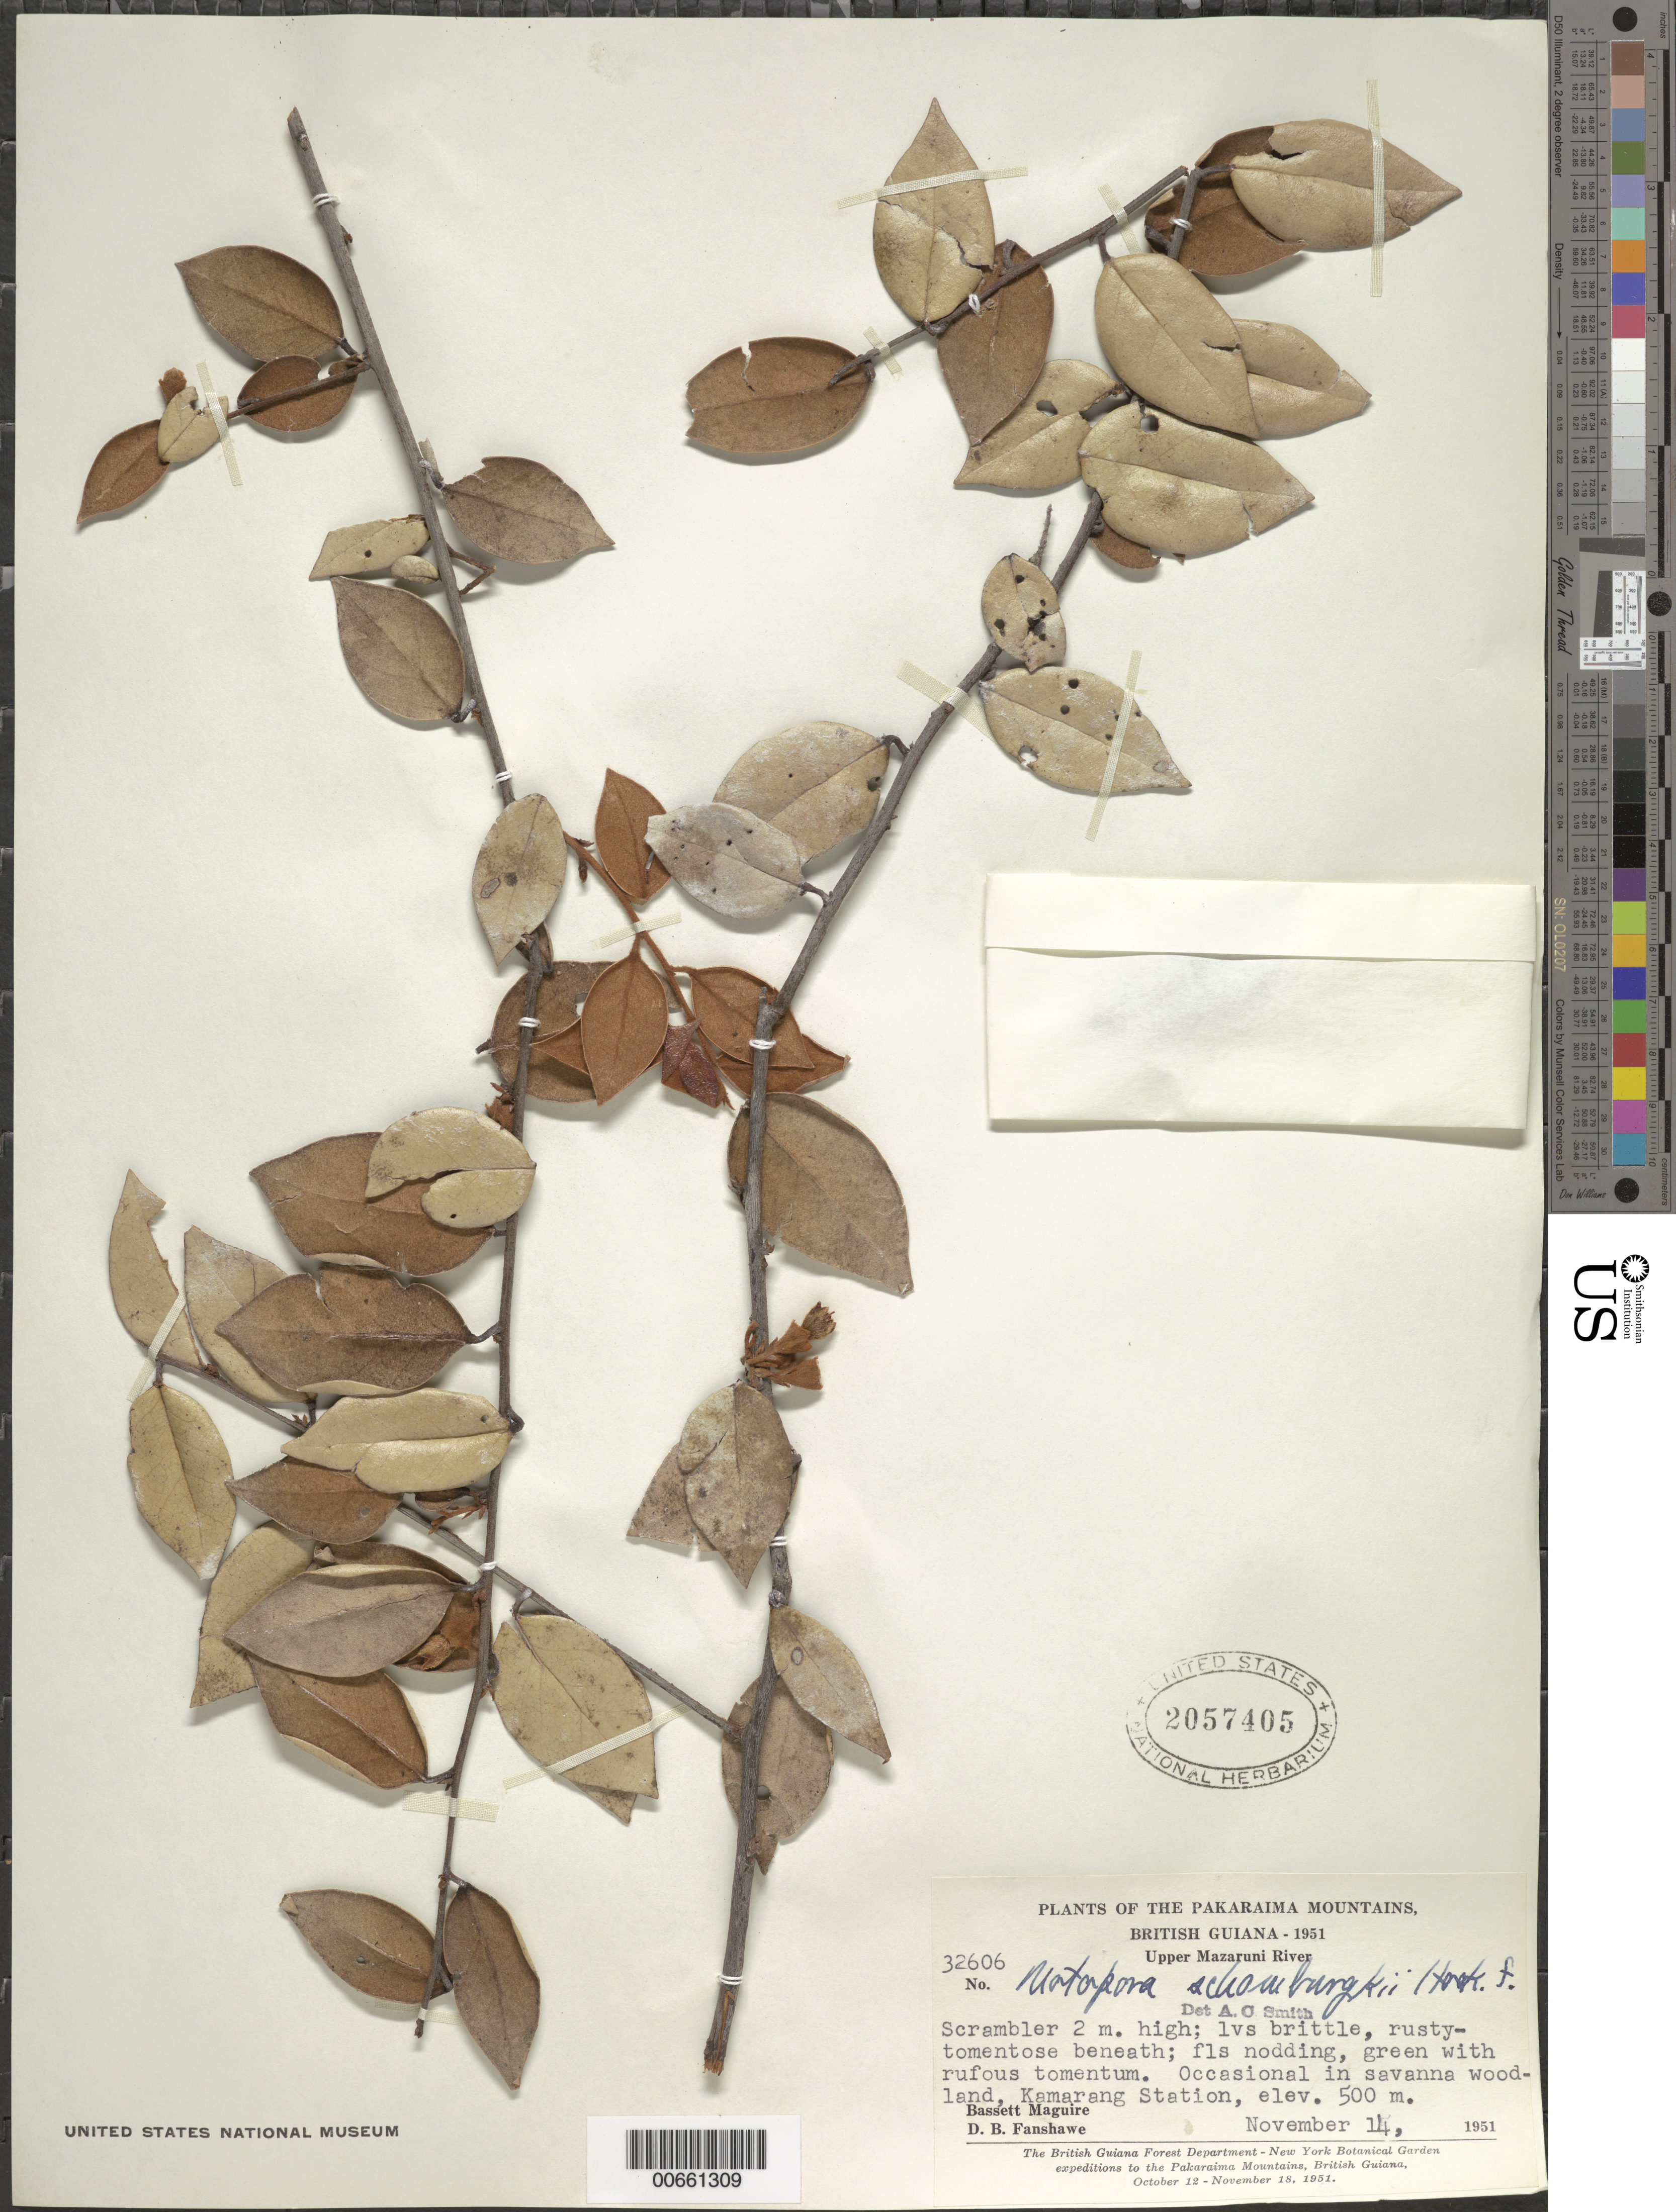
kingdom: Plantae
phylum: Tracheophyta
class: Magnoliopsida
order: Ericales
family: Ericaceae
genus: Notopora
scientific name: Notopora schomburgkii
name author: Hook. f.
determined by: Smith, A. C.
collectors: B. Maguire & D. B. Fanshawe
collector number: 32606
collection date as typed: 14-Nov-51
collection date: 1951-11-14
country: Guyana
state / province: Cuyuni-Mazaruni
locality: Kamarang Station, Upper Mazaruni River, Pakaraima Mts.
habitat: Savanna woodland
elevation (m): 500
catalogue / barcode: US 2057405